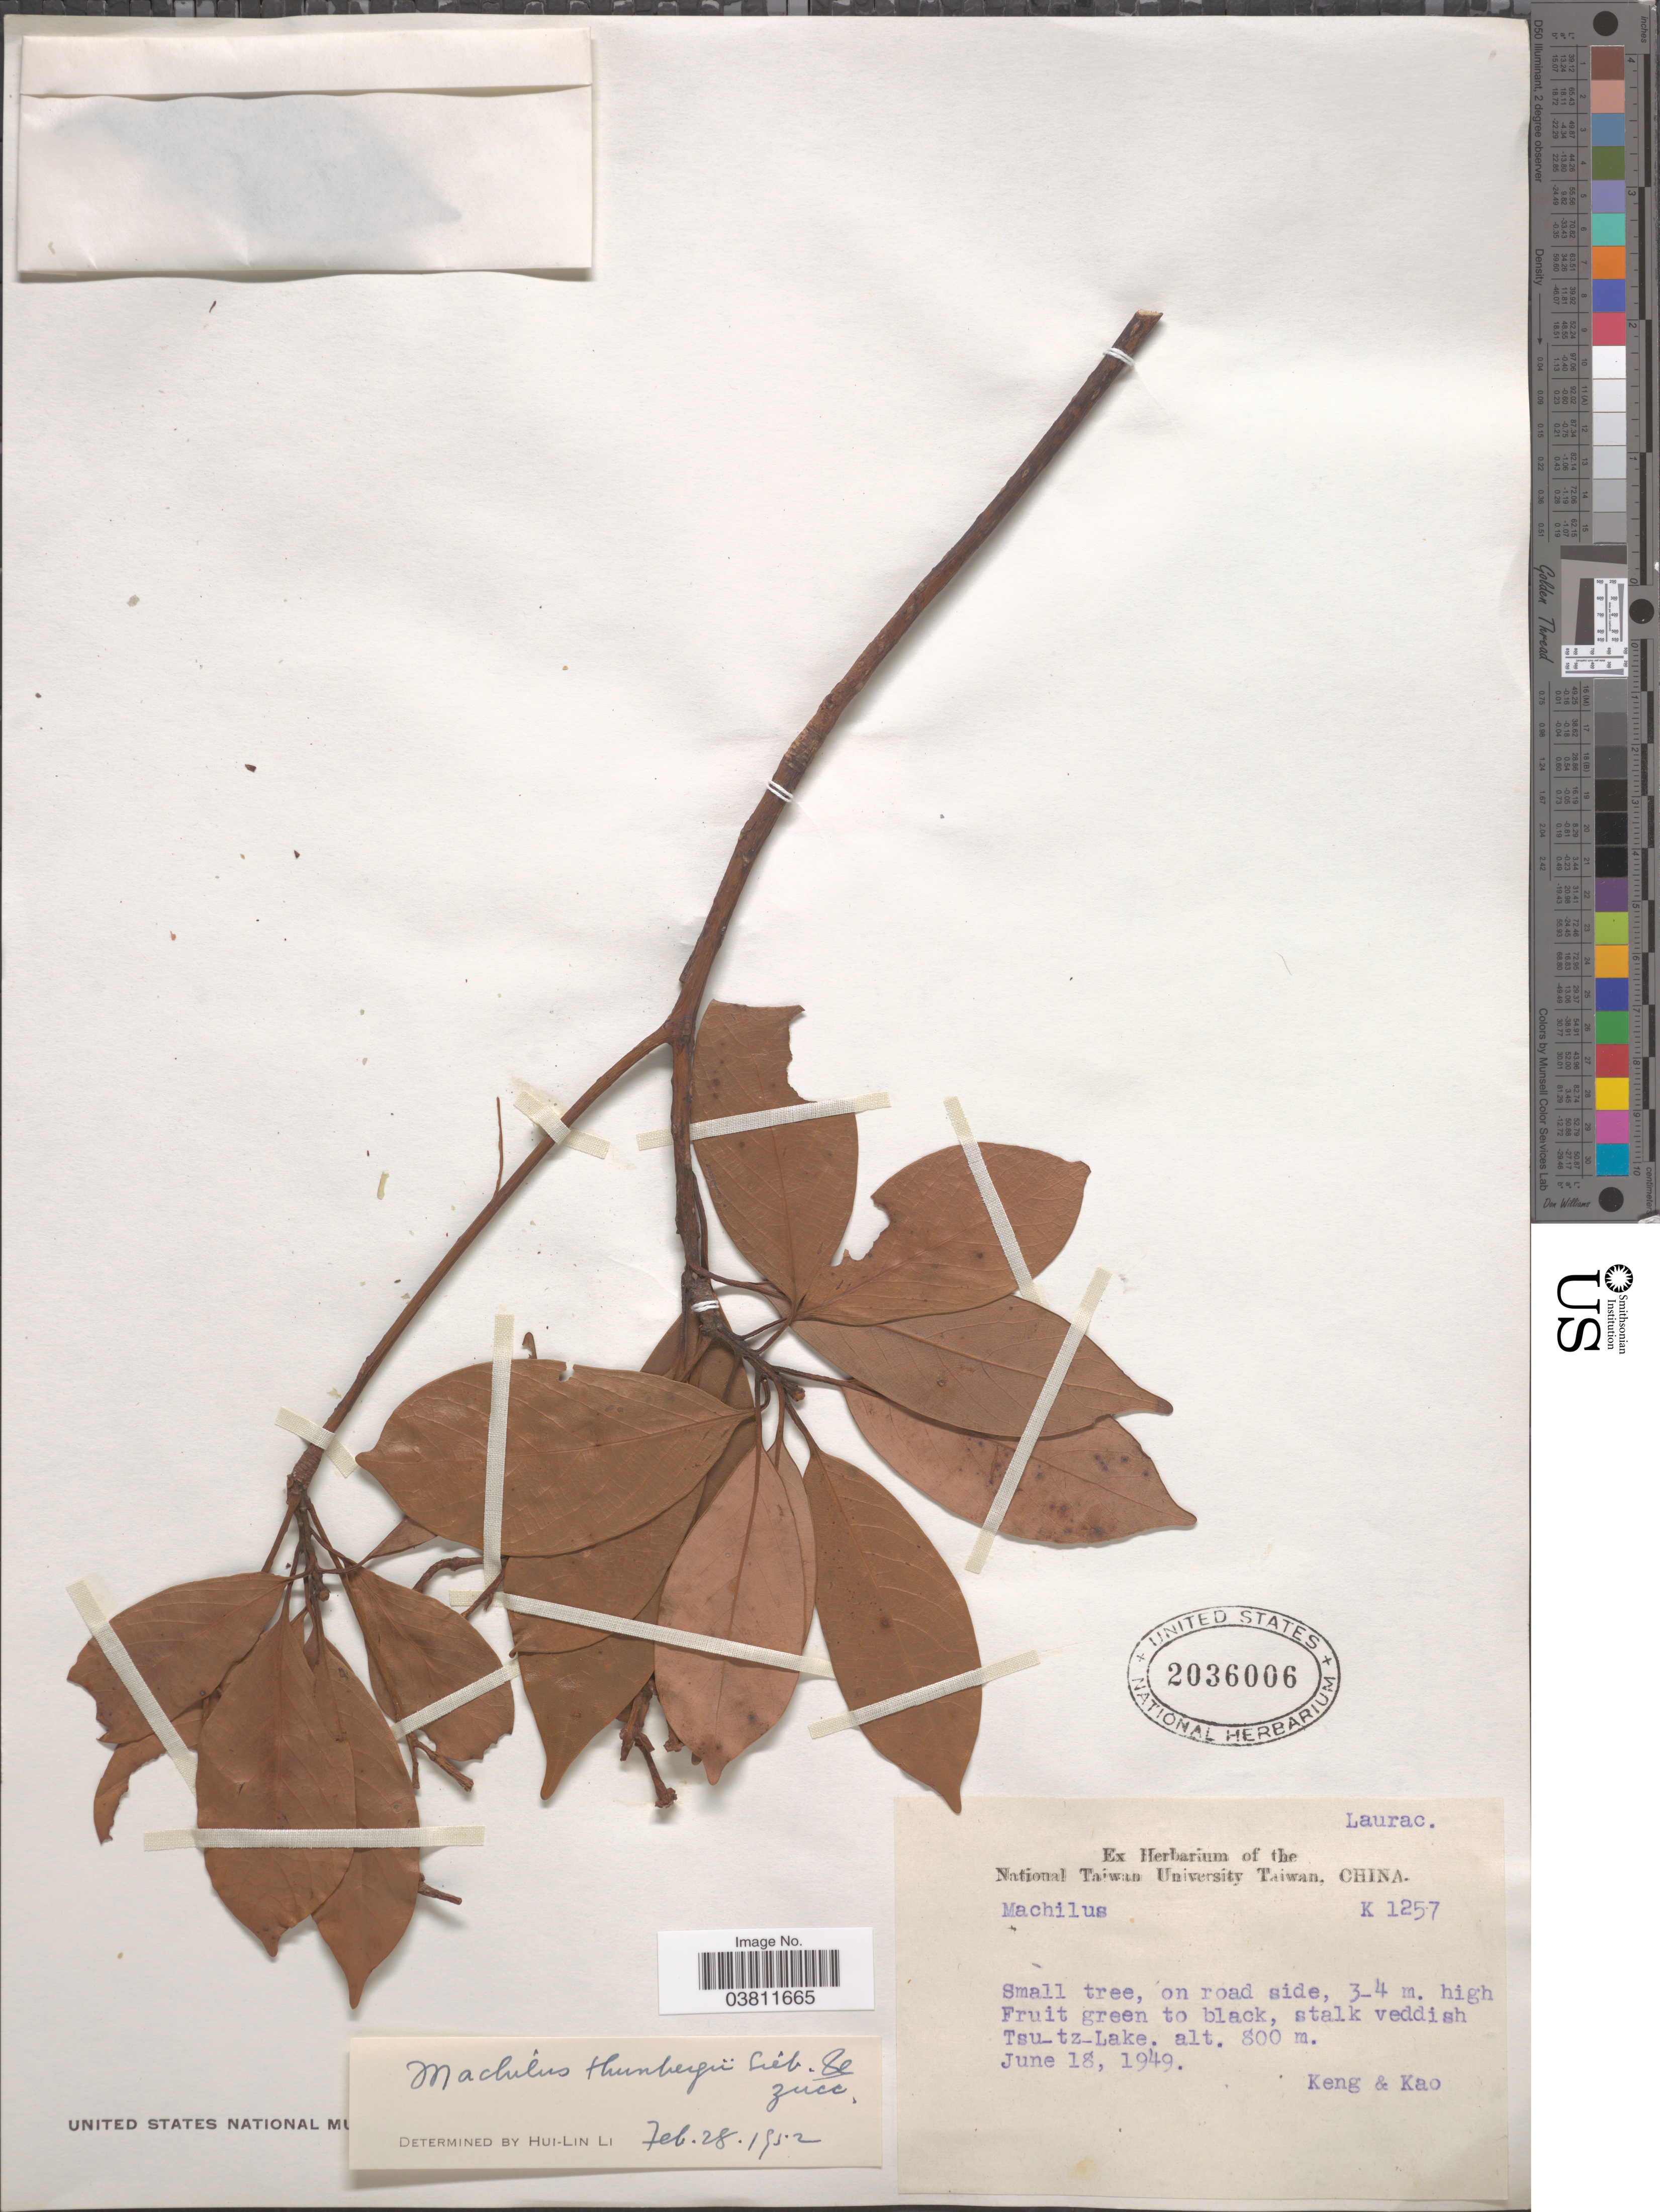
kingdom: Plantae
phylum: Tracheophyta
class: Magnoliopsida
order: Laurales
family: Lauraceae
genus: Machilus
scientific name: Machilus thunbergii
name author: Siebold & Zucc.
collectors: -- Keng & -. Kao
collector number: K 1257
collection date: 1949-06-18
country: Taiwan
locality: Tsu-tz-Lake.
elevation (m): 800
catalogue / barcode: US 2036006